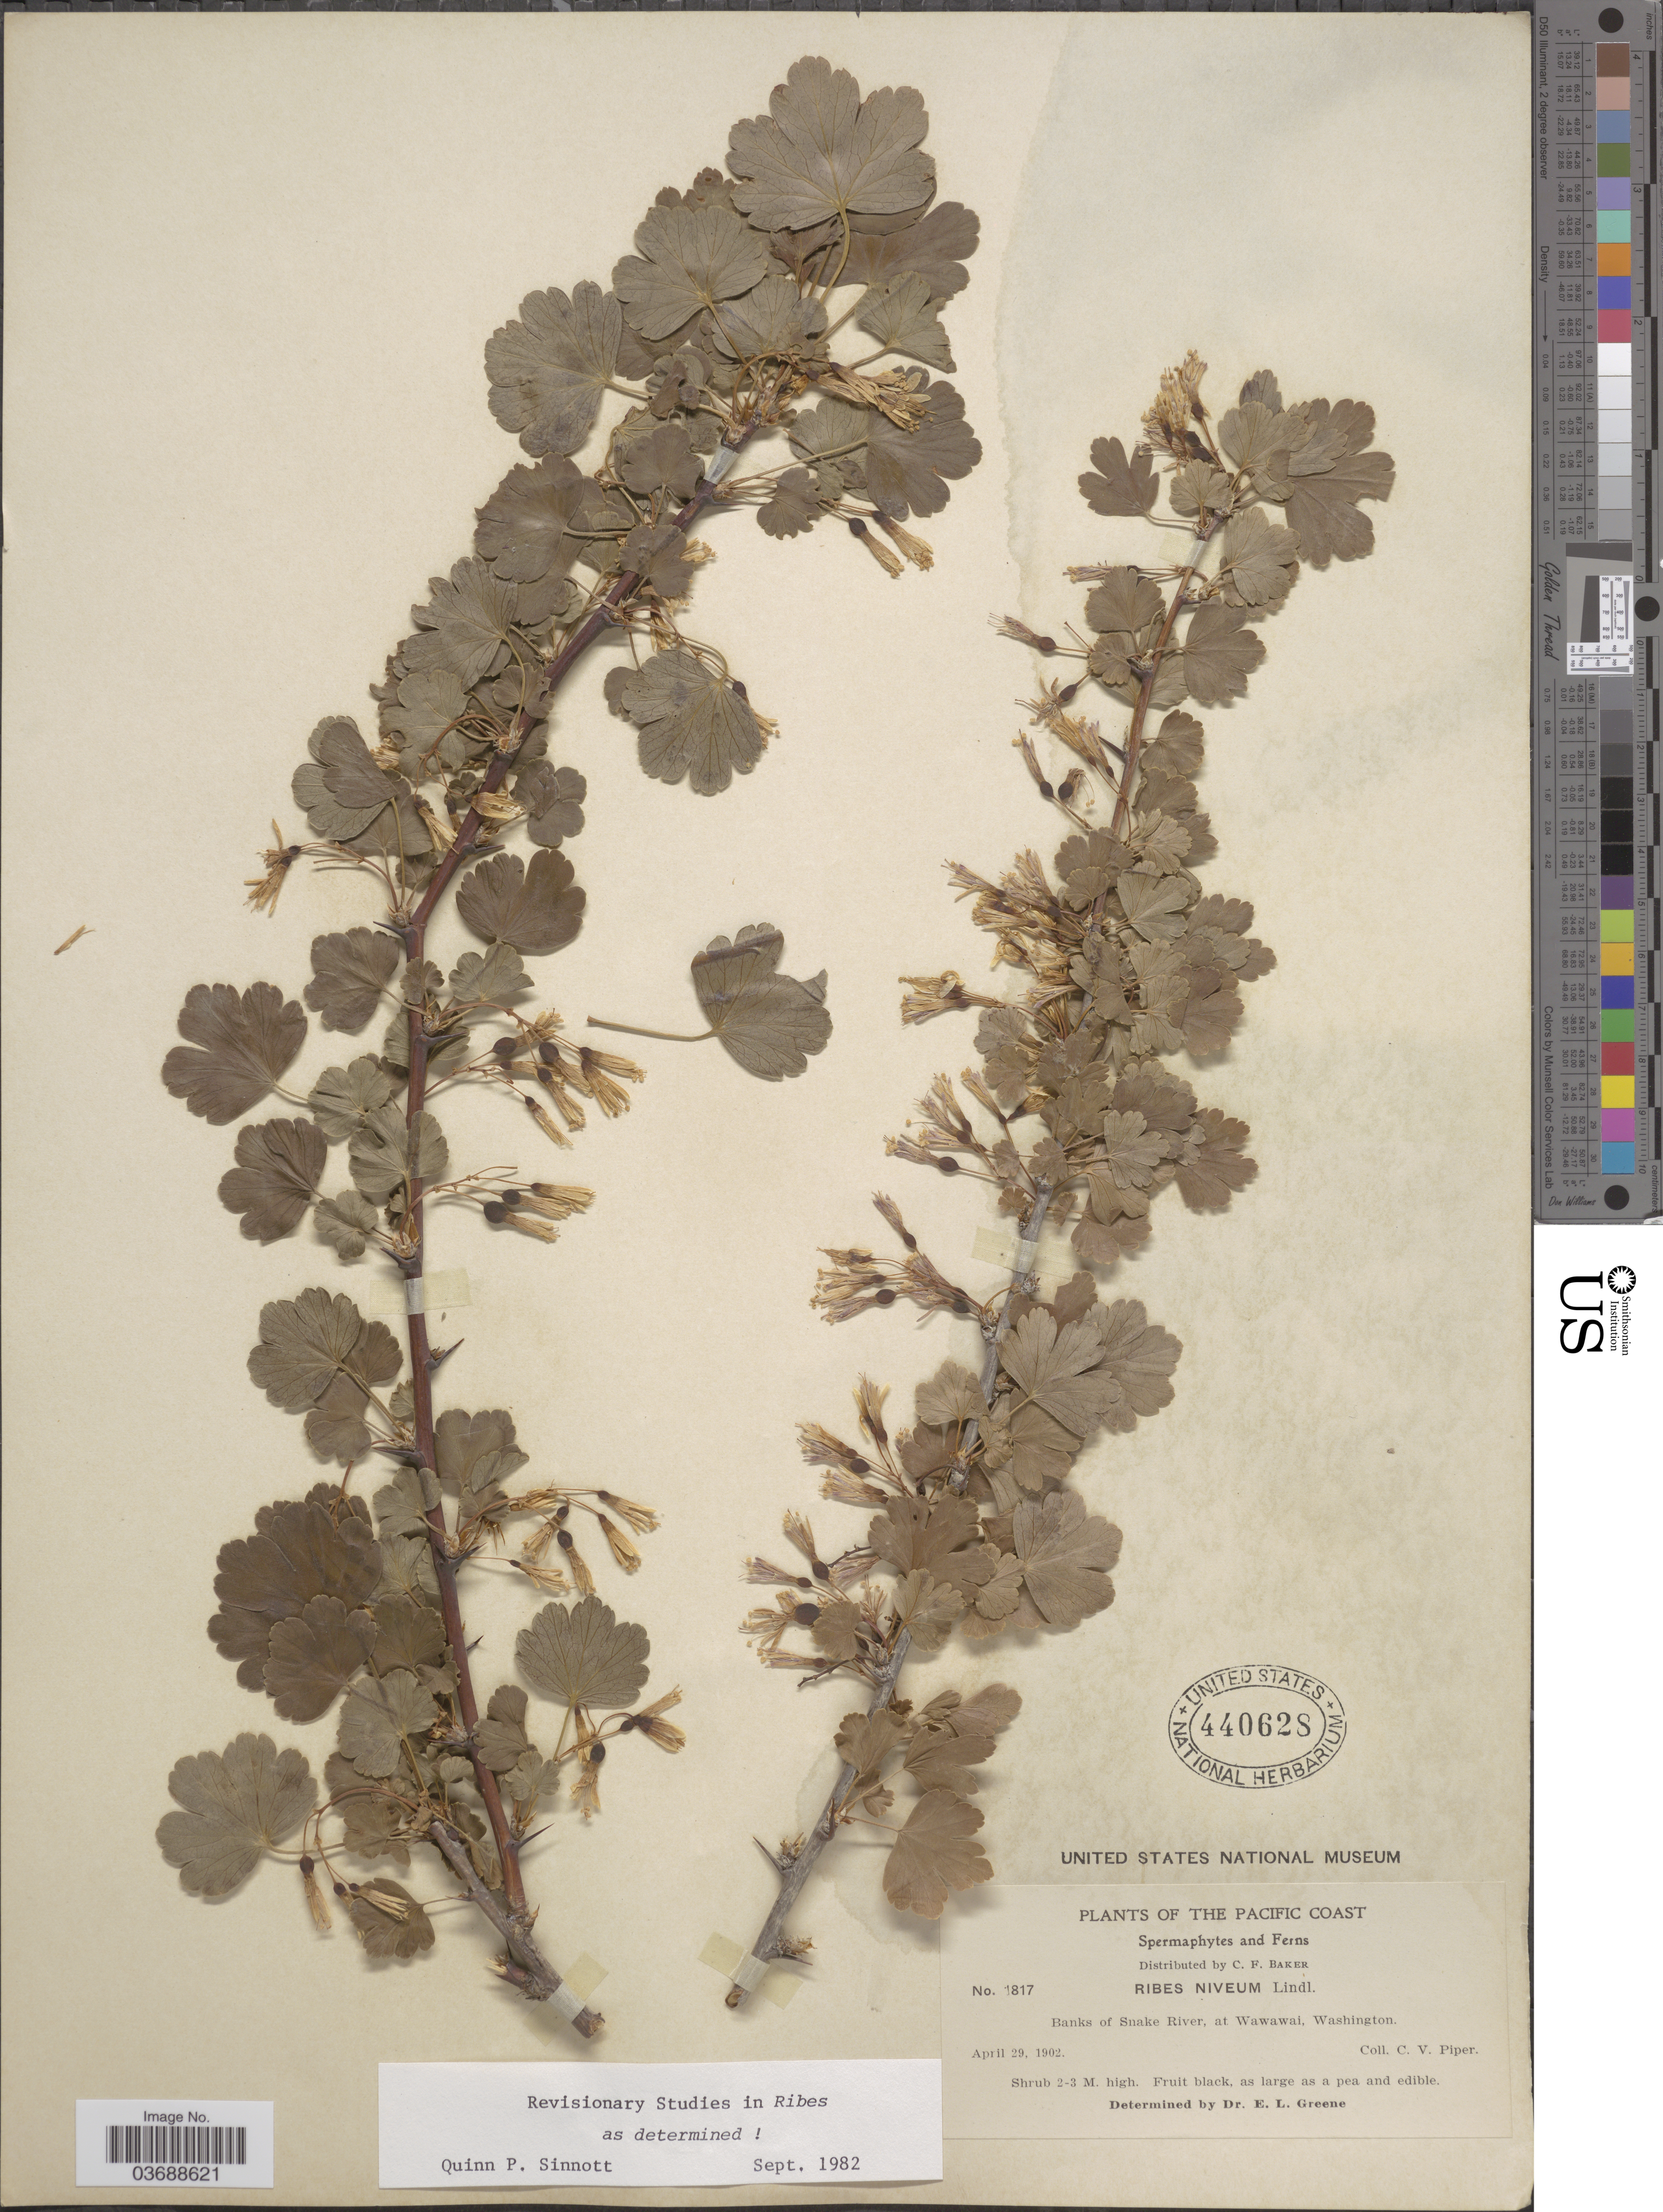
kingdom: Plantae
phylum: Tracheophyta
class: Magnoliopsida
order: Saxifragales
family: Grossulariaceae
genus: Ribes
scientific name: Ribes niveum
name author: Lindl.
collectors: C. V. Piper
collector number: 1817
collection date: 1902-04-29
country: United States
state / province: Washington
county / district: Whitman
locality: The Pacific Coast. Banks of Snake River, at Wawawai.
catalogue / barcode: US 440628